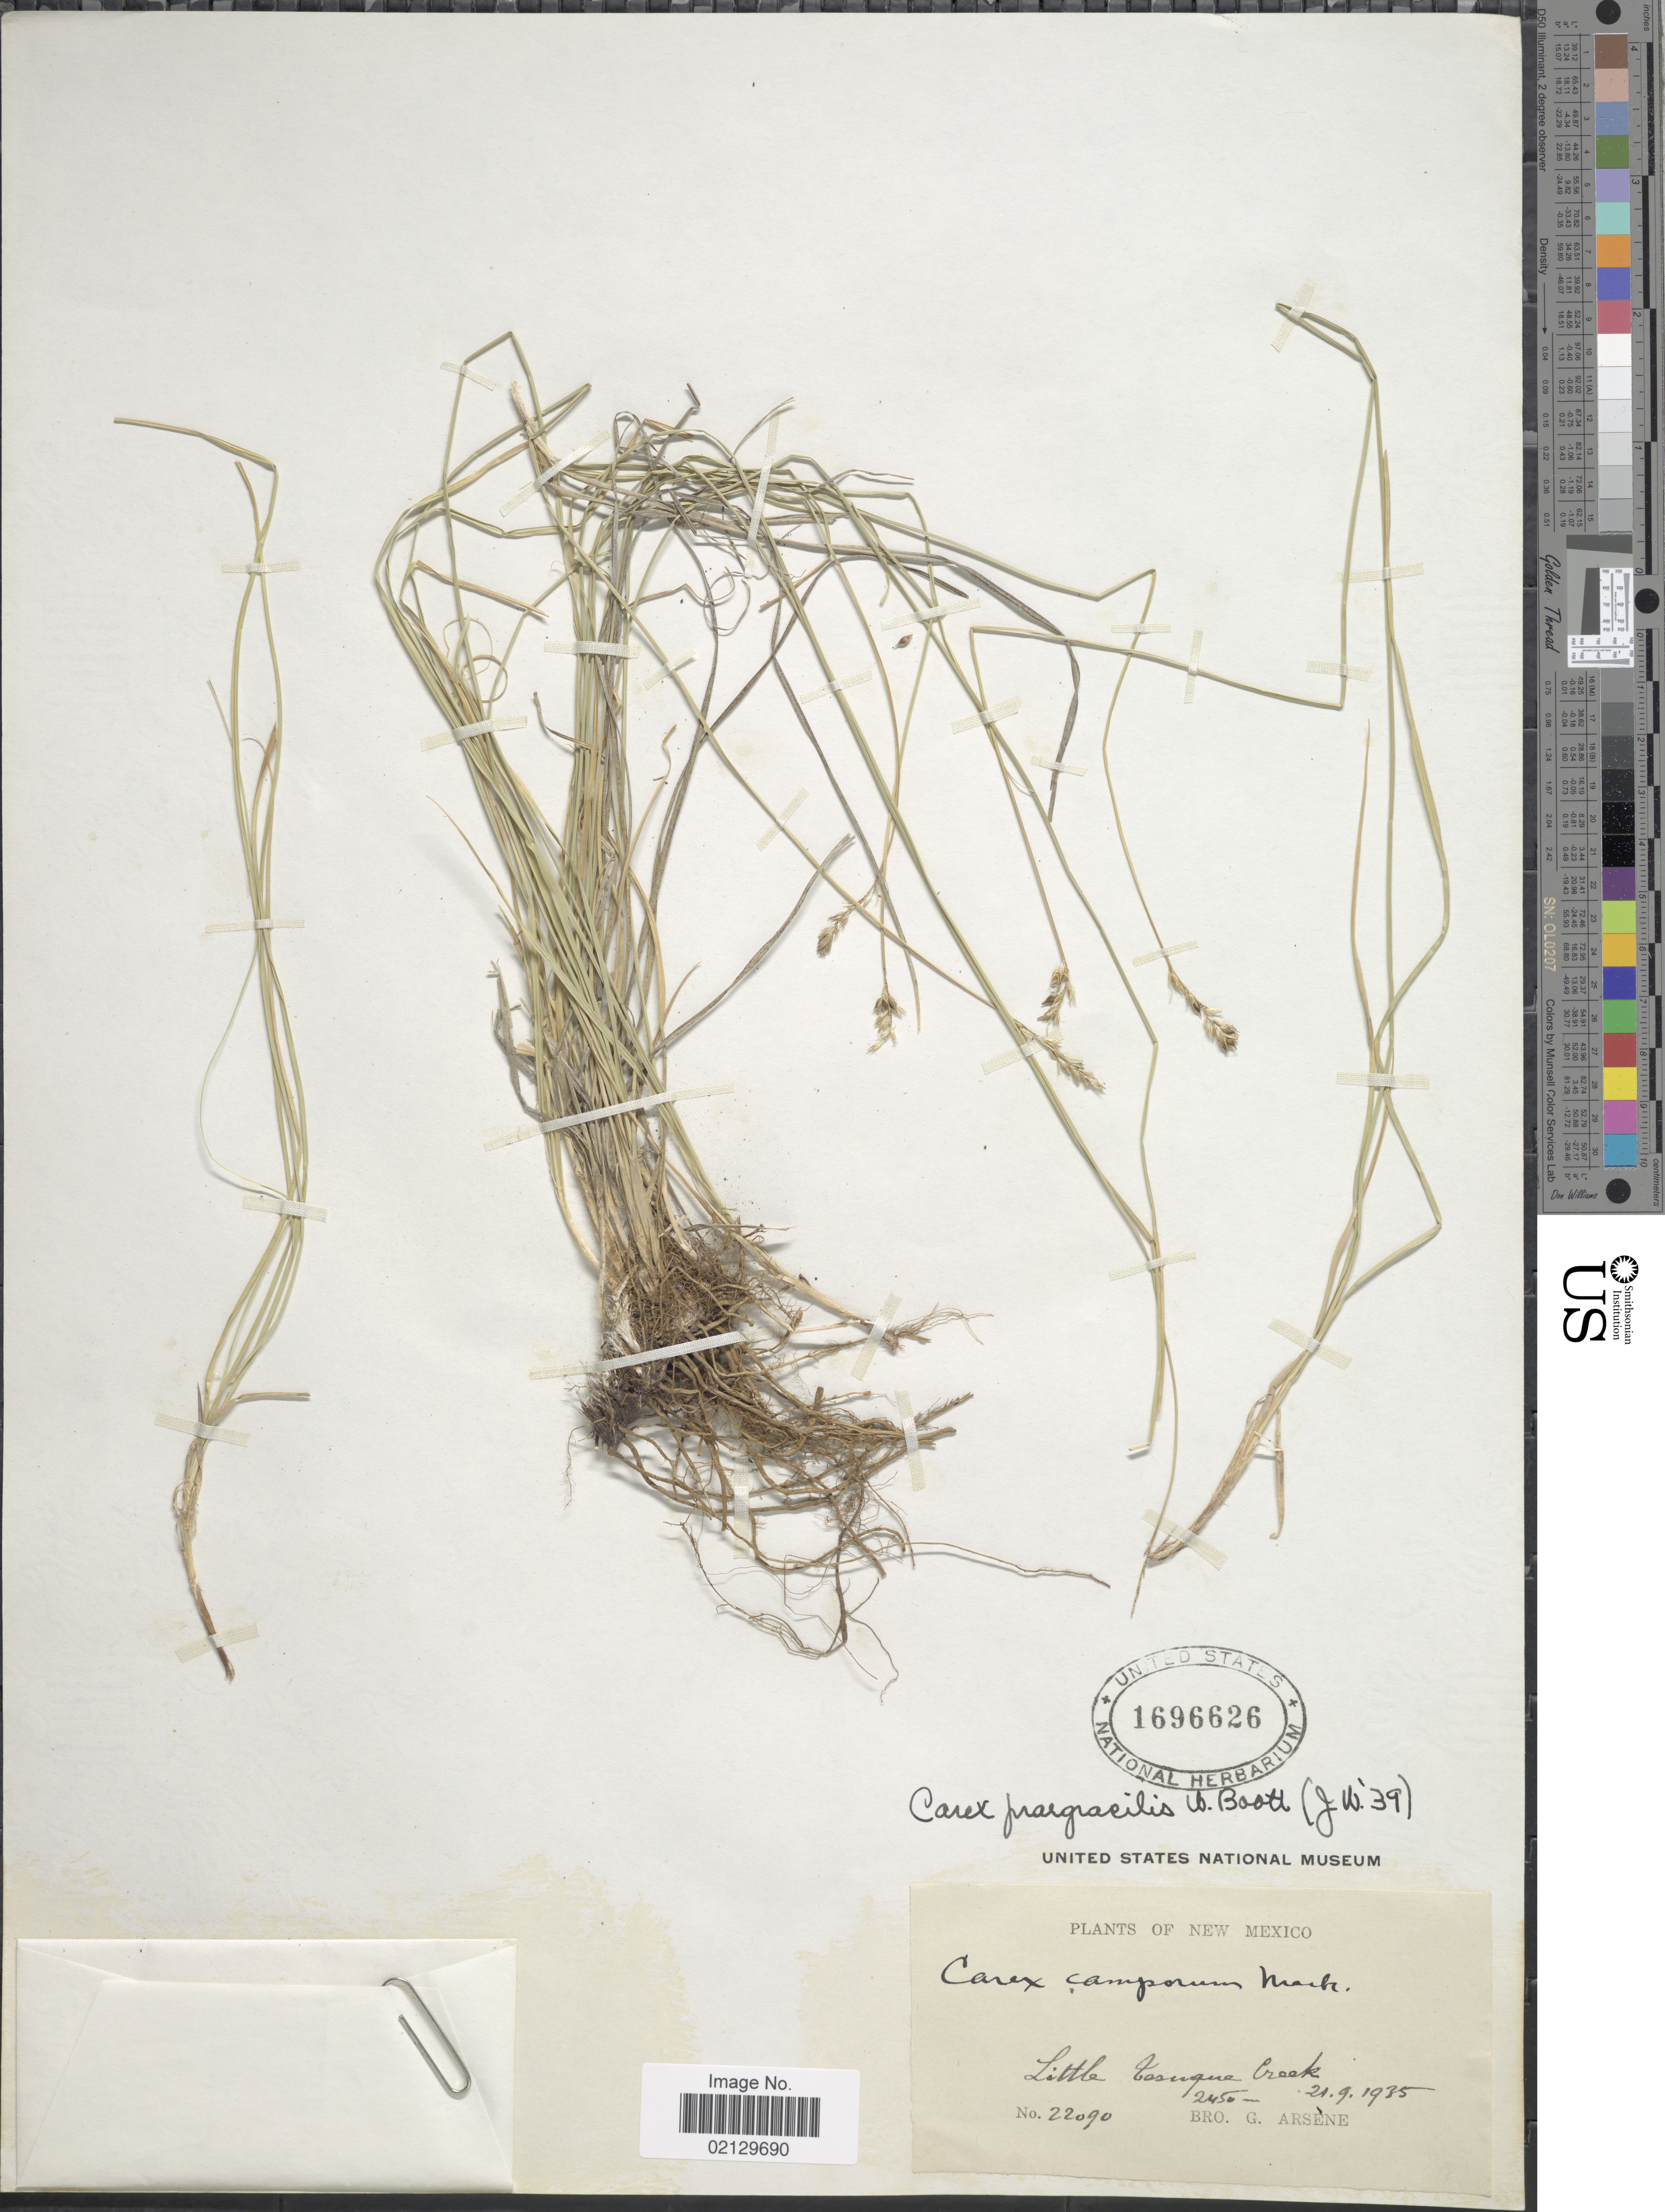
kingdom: Plantae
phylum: Tracheophyta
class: Liliopsida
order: Poales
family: Cyperaceae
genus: Carex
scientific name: Carex praegracilis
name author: W. Boott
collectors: Bro. G. Arsène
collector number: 22090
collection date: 1935-09-21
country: United States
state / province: New Mexico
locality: Little Tesuque Creek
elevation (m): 2450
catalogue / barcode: US 1696626